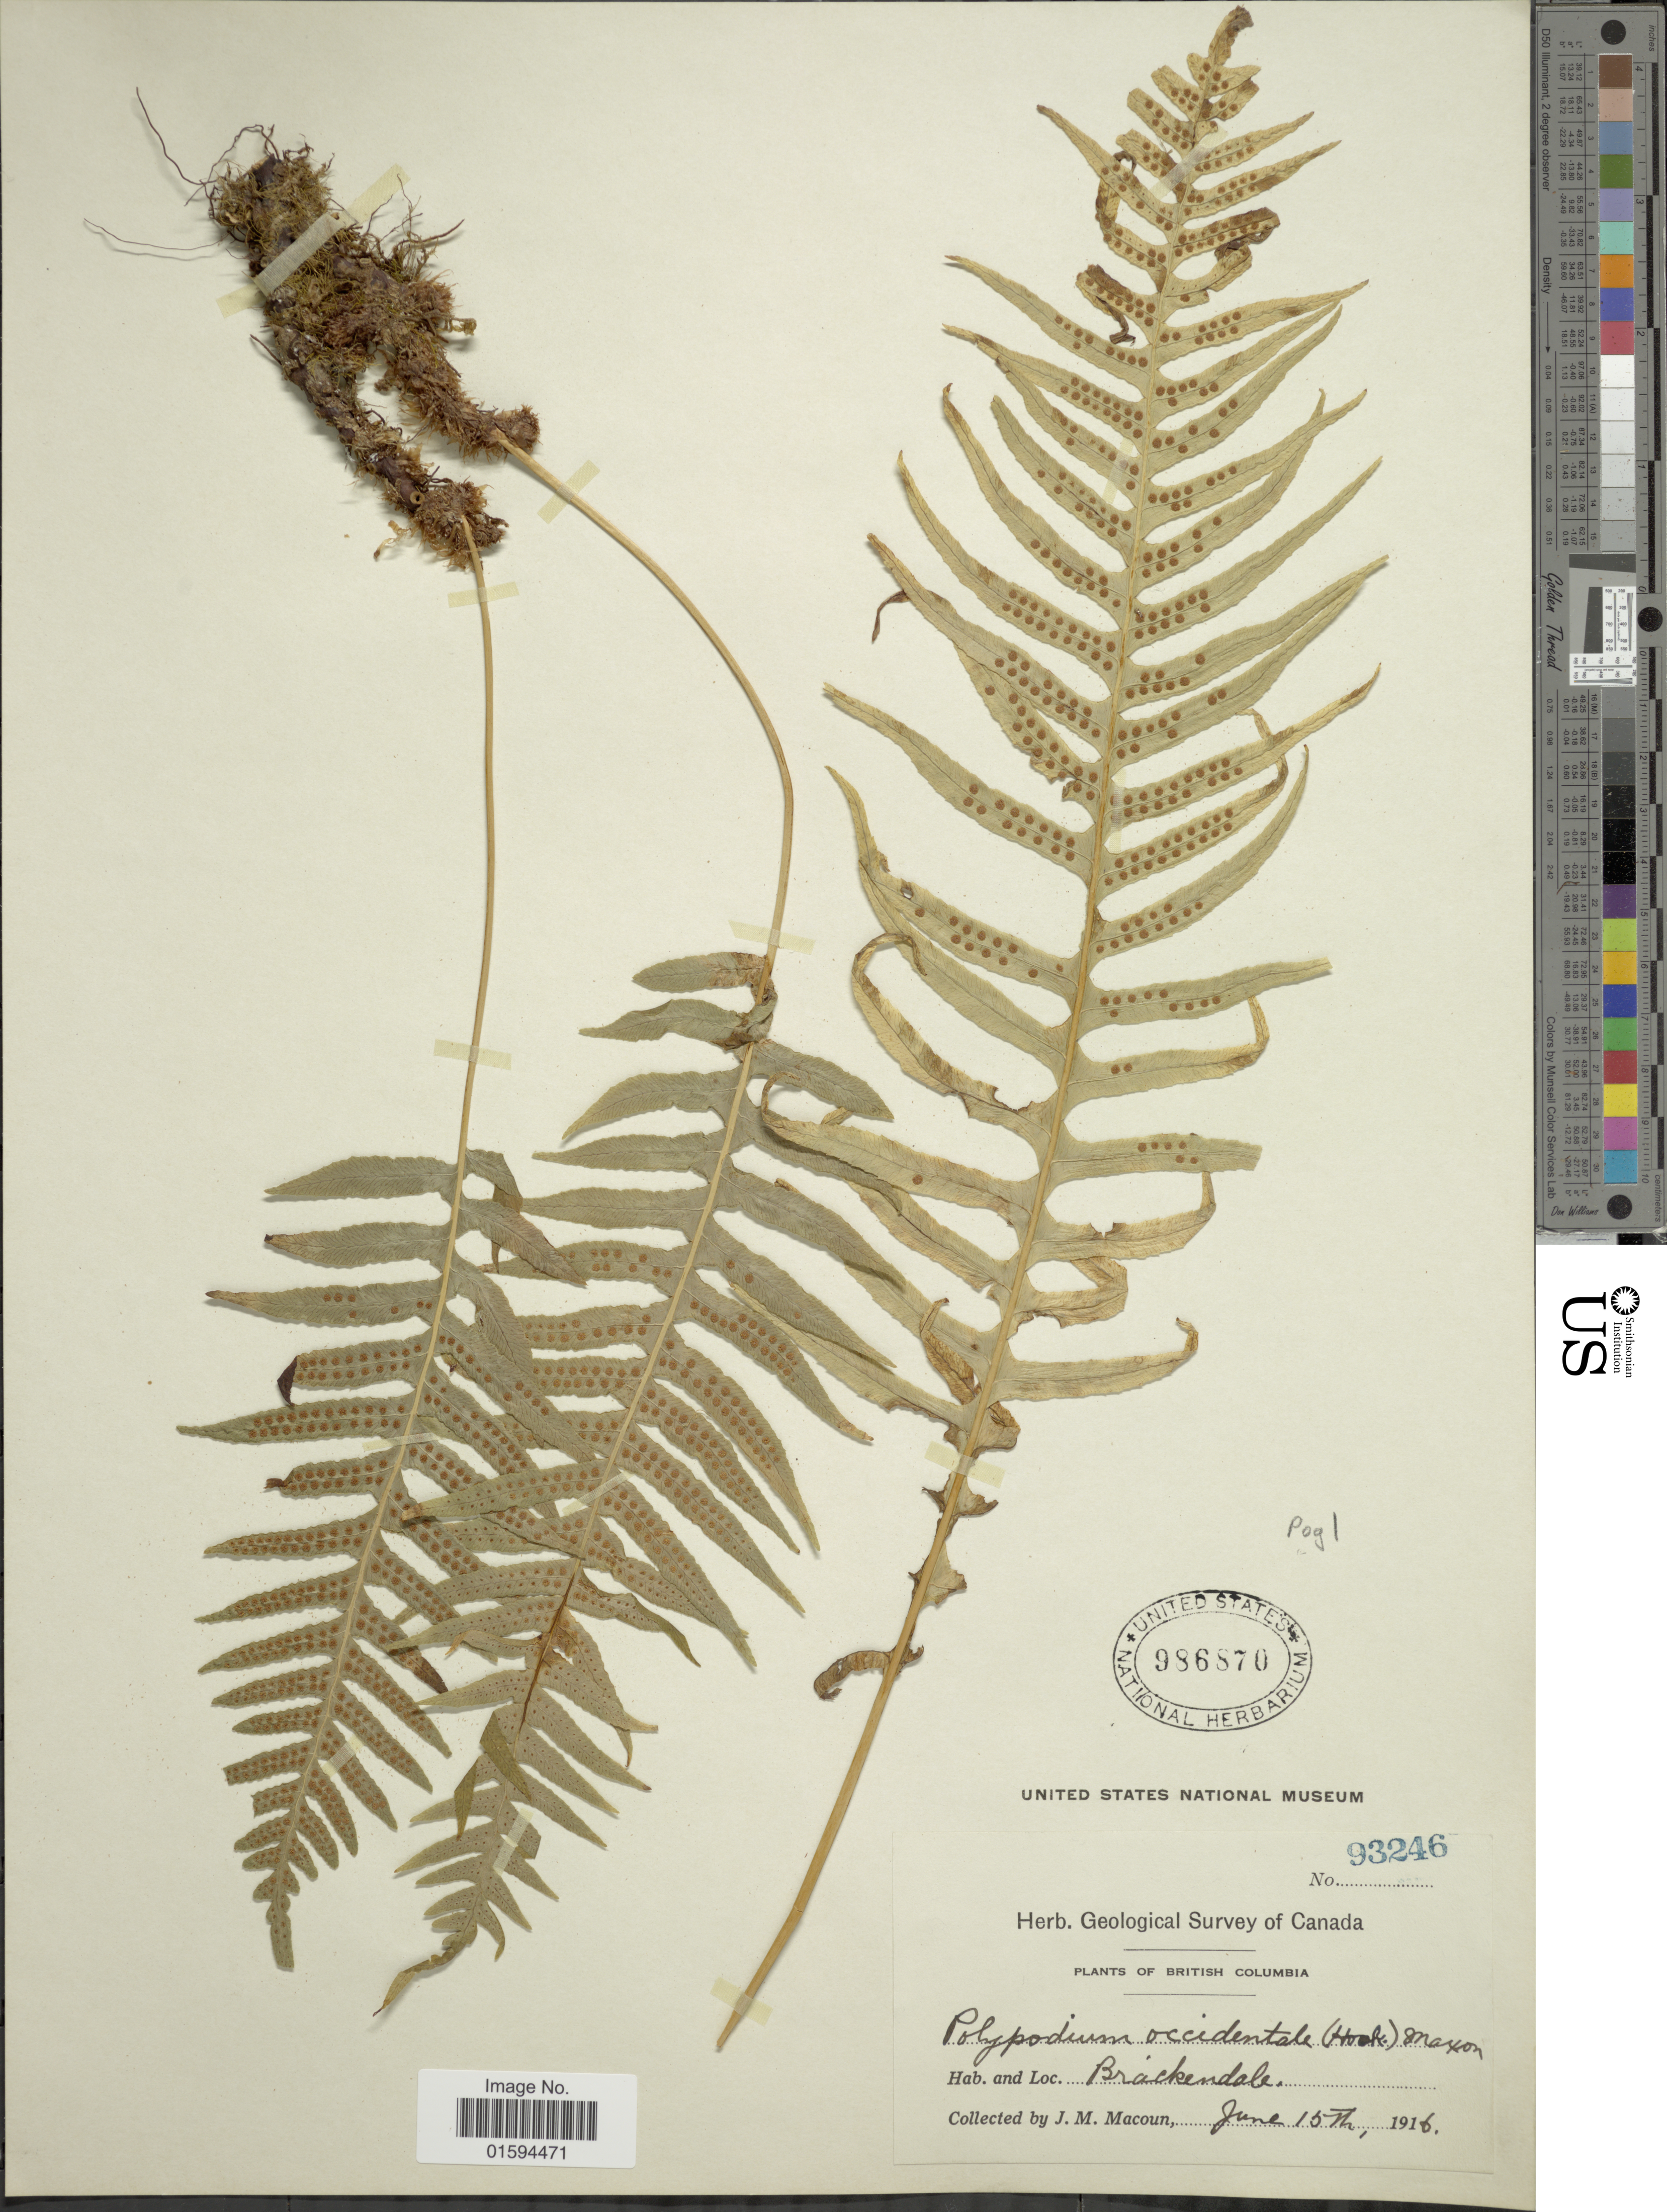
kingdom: Plantae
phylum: Tracheophyta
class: Polypodiopsida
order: Polypodiales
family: Polypodiaceae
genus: Polypodium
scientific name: Polypodium glycyrrhiza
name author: D.C. Eaton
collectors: J. M. Macoun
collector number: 93246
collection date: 1916-06-15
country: Canada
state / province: British Columbia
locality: Brackendale.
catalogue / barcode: US 986870